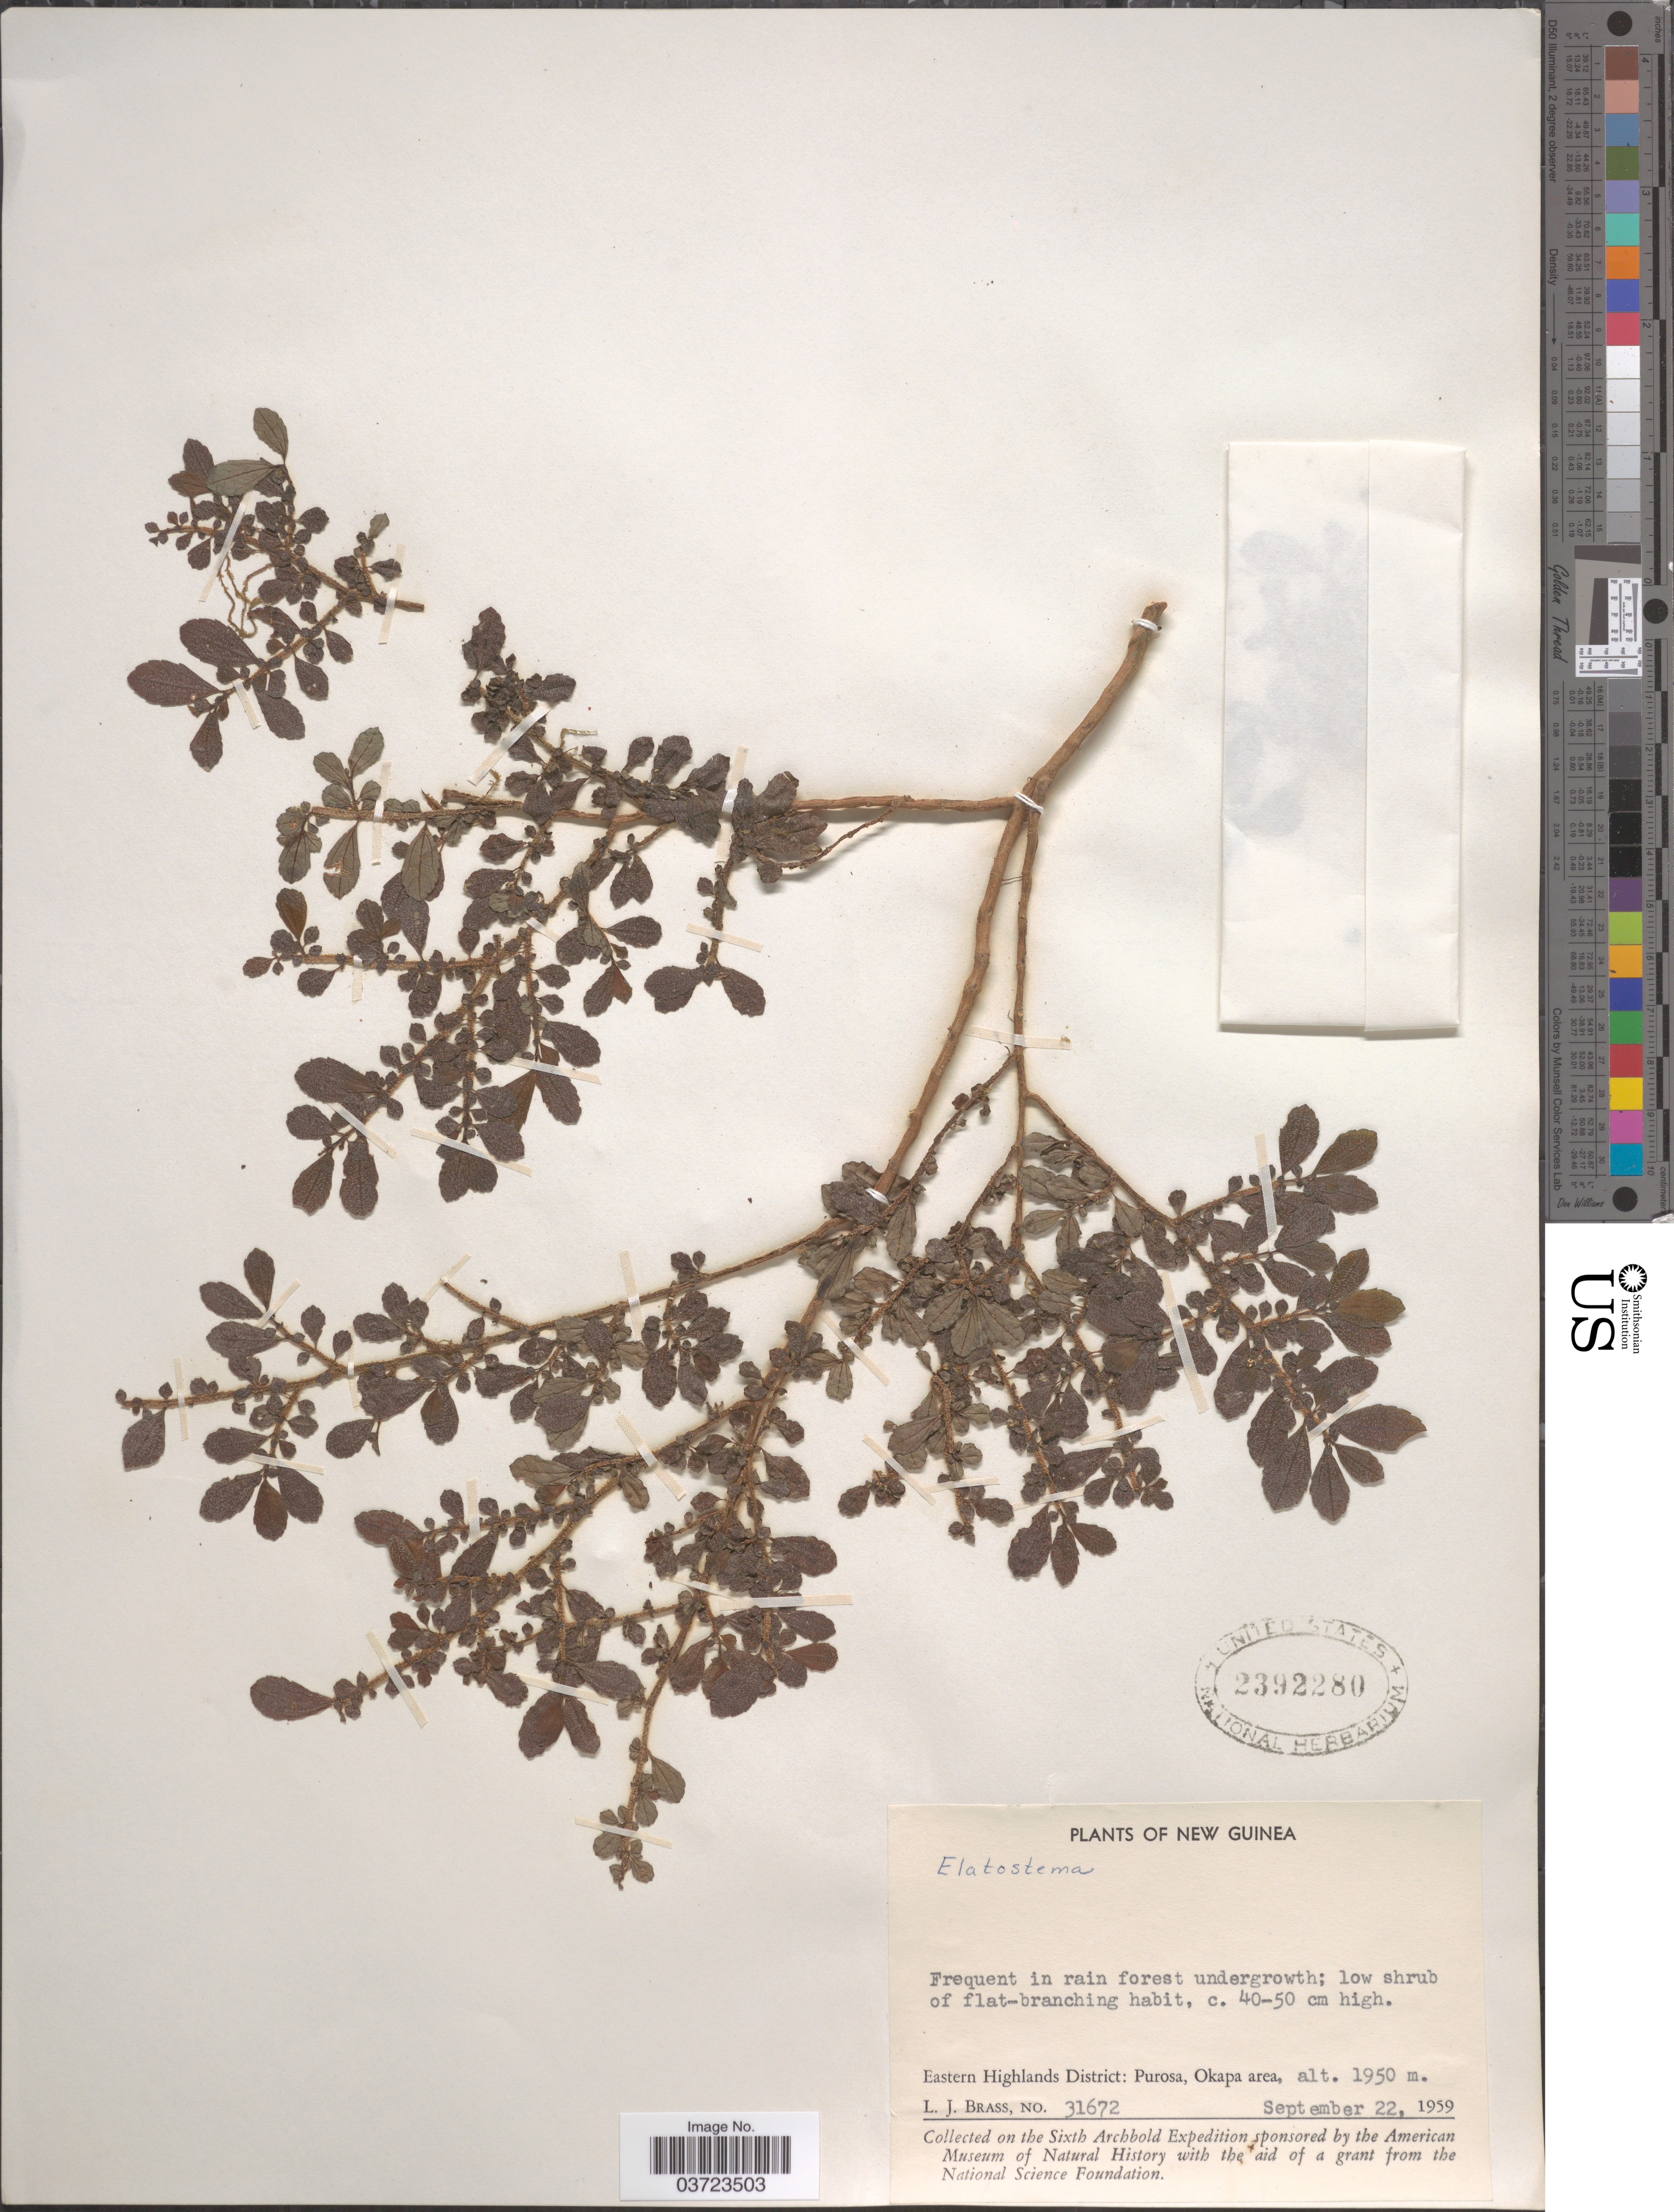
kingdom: Plantae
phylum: Tracheophyta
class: Magnoliopsida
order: Rosales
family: Urticaceae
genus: Elatostema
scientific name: Elatostema sp.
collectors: L. J. Brass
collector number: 31672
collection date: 1959-09-22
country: Papua New Guinea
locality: New Guinea. Eastern Highlands District: Purosa, Okapa.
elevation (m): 1950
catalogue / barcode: US 2392280